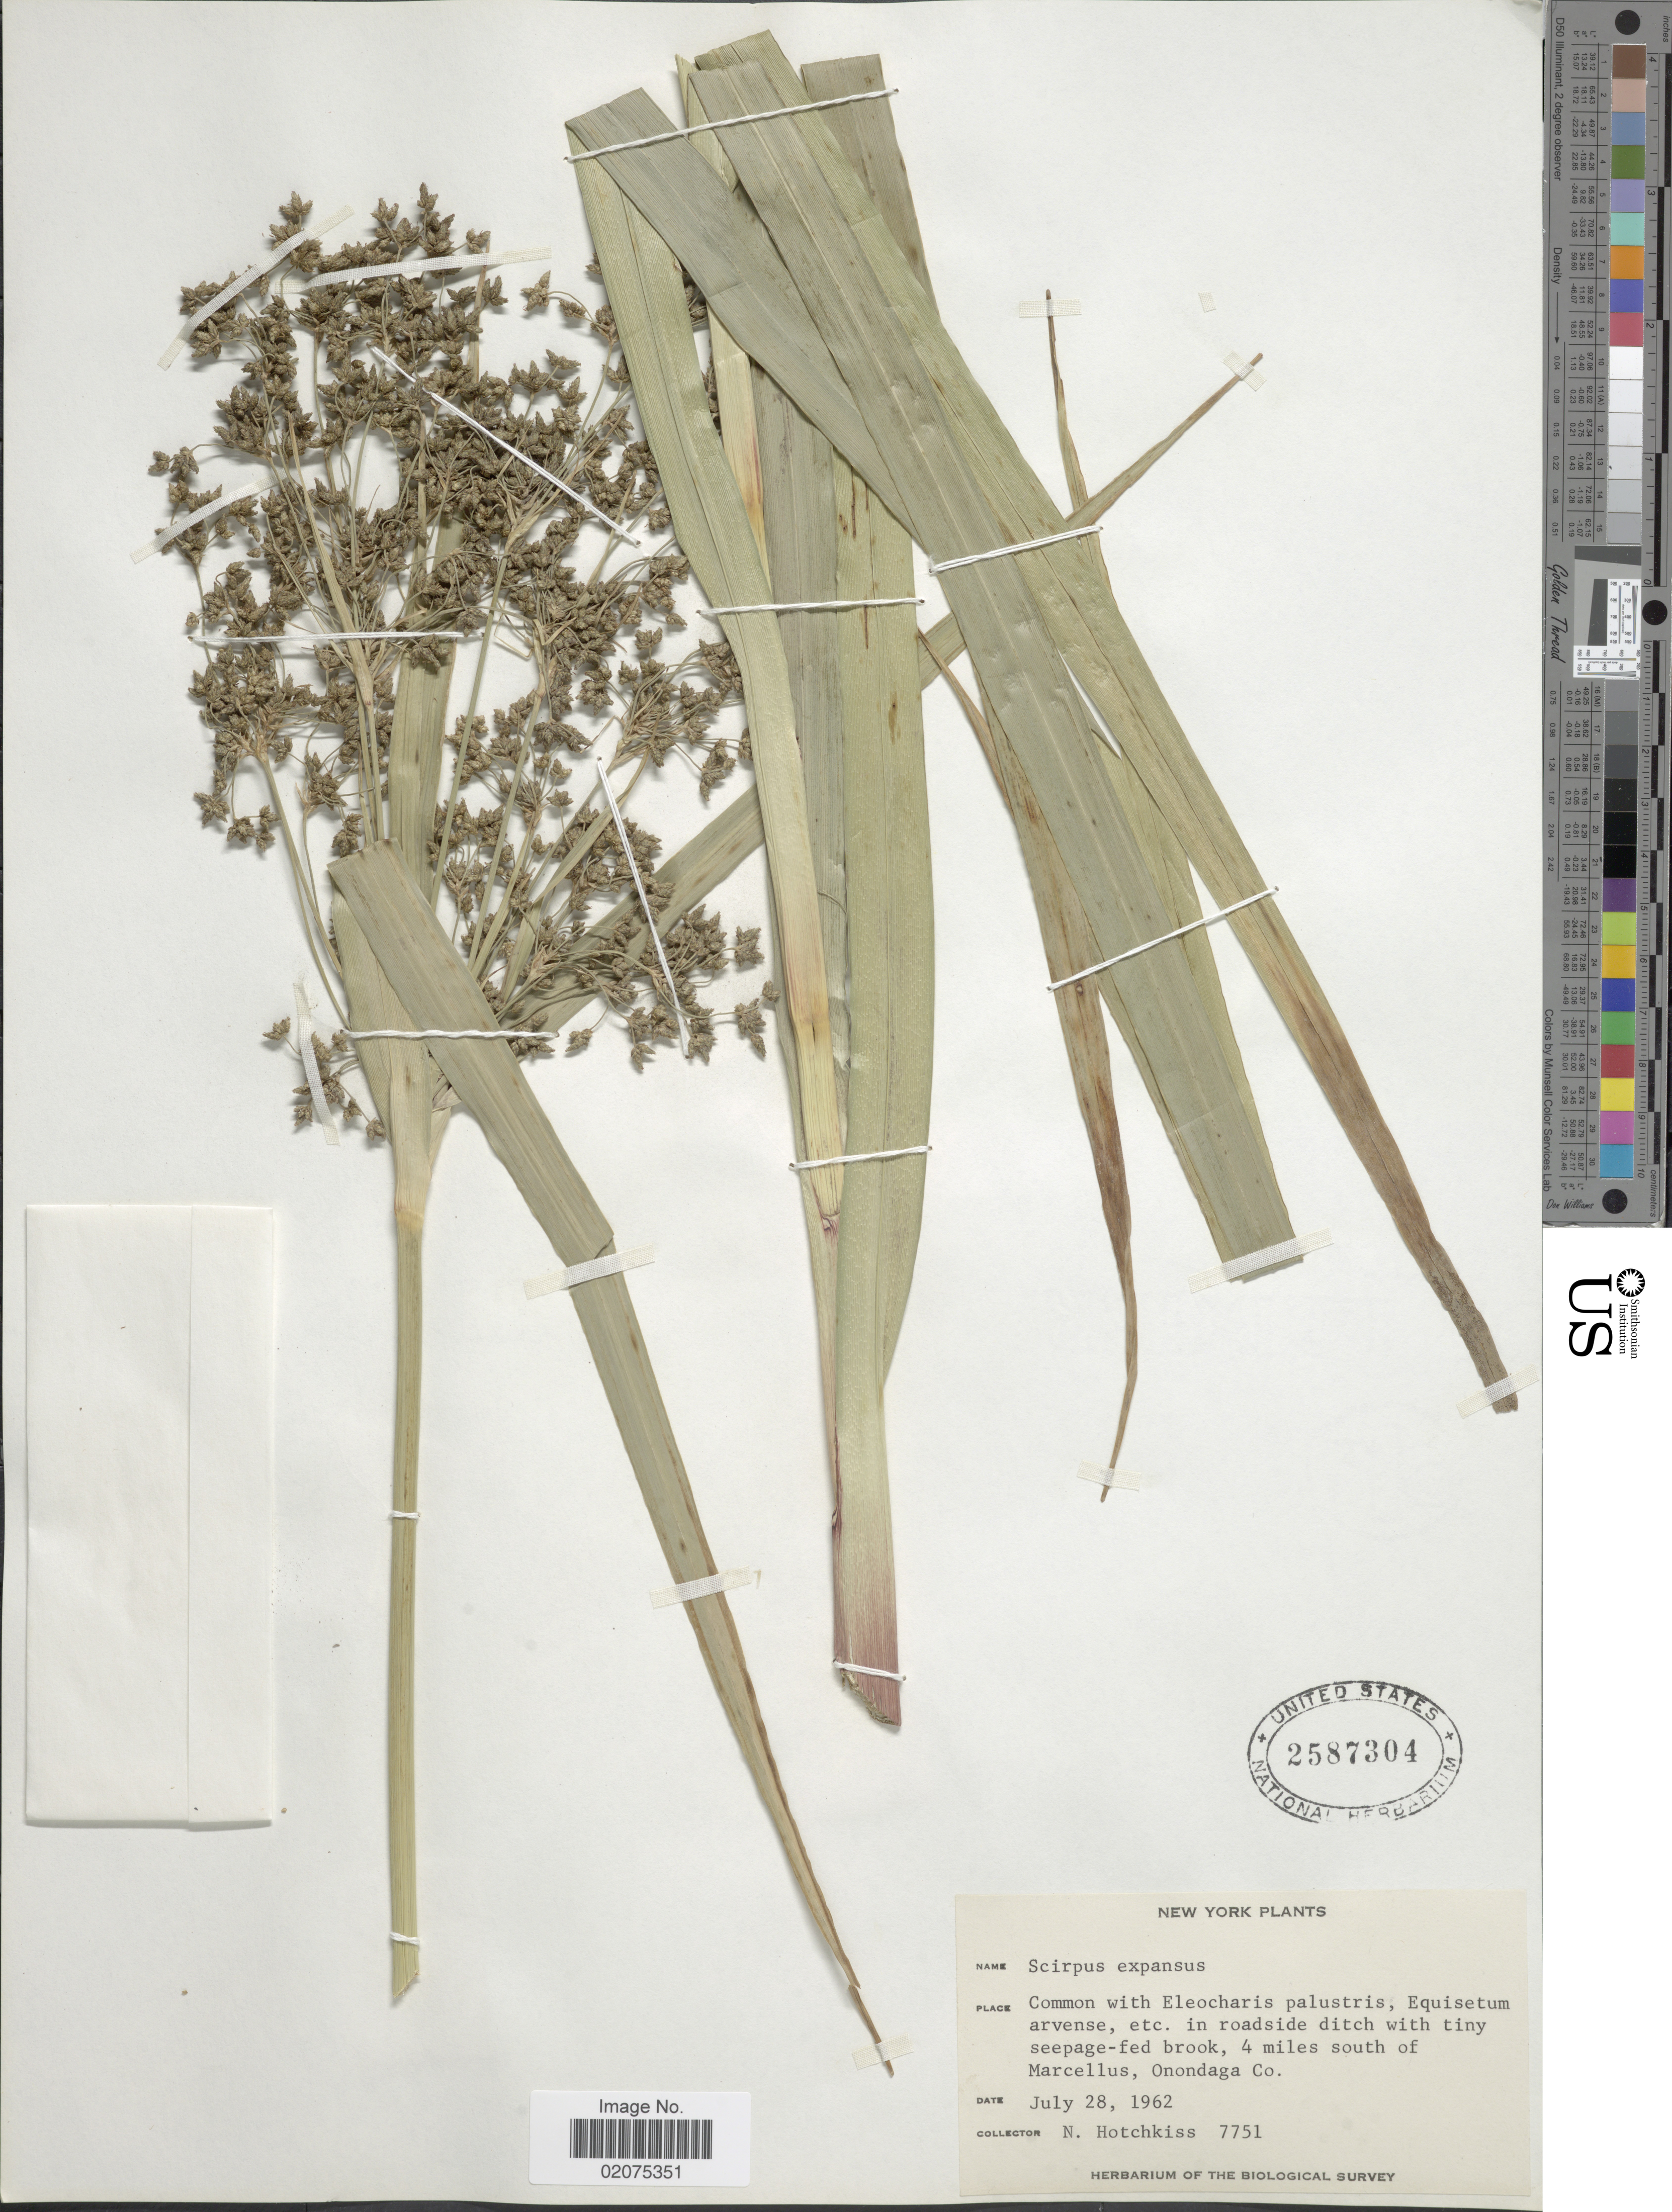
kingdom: Plantae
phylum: Tracheophyta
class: Liliopsida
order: Poales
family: Cyperaceae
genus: Scirpus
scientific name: Scirpus expansus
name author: Fernald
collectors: N. Hotchkiss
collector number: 7751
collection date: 1962-07-28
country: United States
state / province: New York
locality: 4 miles south of Marcellus, Onondaga Co.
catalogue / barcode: US 2587304